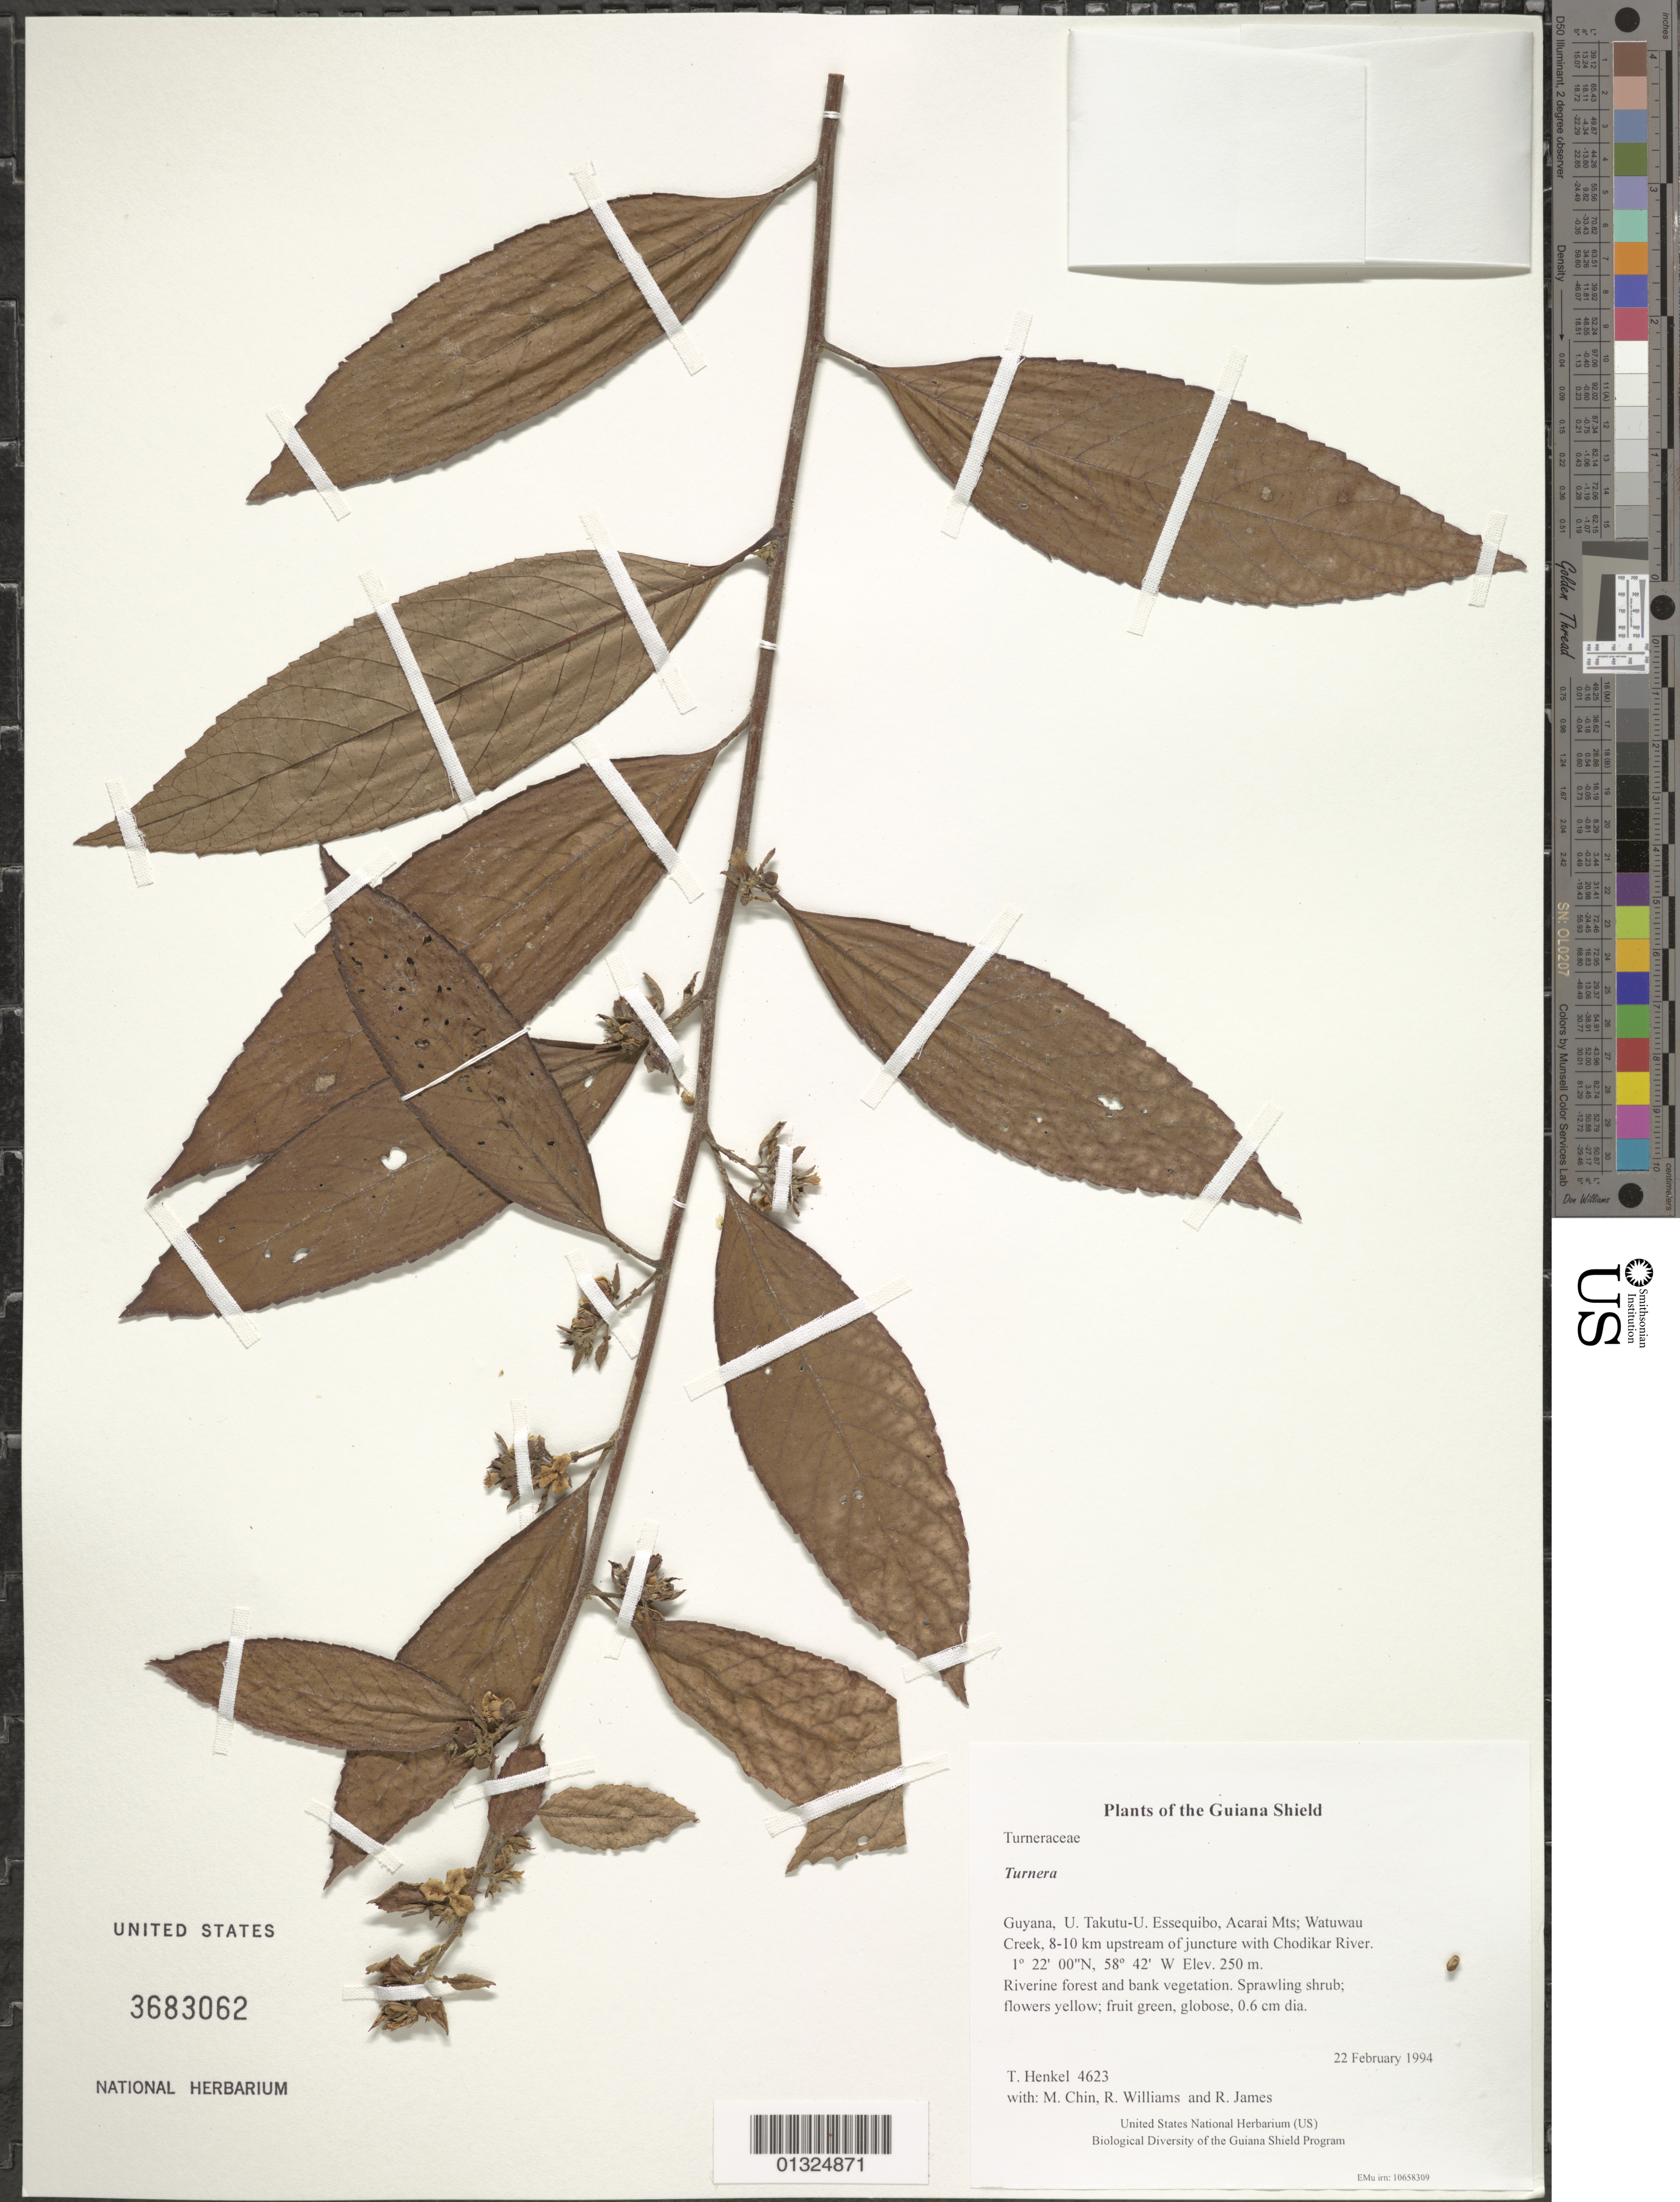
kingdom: Plantae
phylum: Tracheophyta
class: Magnoliopsida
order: Malpighiales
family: Turneraceae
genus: Turnera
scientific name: Turnera sp.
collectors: T. Henkel, M. Chin, R. Williams & R. James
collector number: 4623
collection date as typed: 22 February 1994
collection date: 1994-02-22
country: Guyana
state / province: U. Takutu-U. Essequibo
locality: Acarai Mts; Watuwau Creek, 8-10 km upstream of juncture with Chodikar River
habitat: Riverine forest and bank vegetation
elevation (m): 250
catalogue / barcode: US 3683062